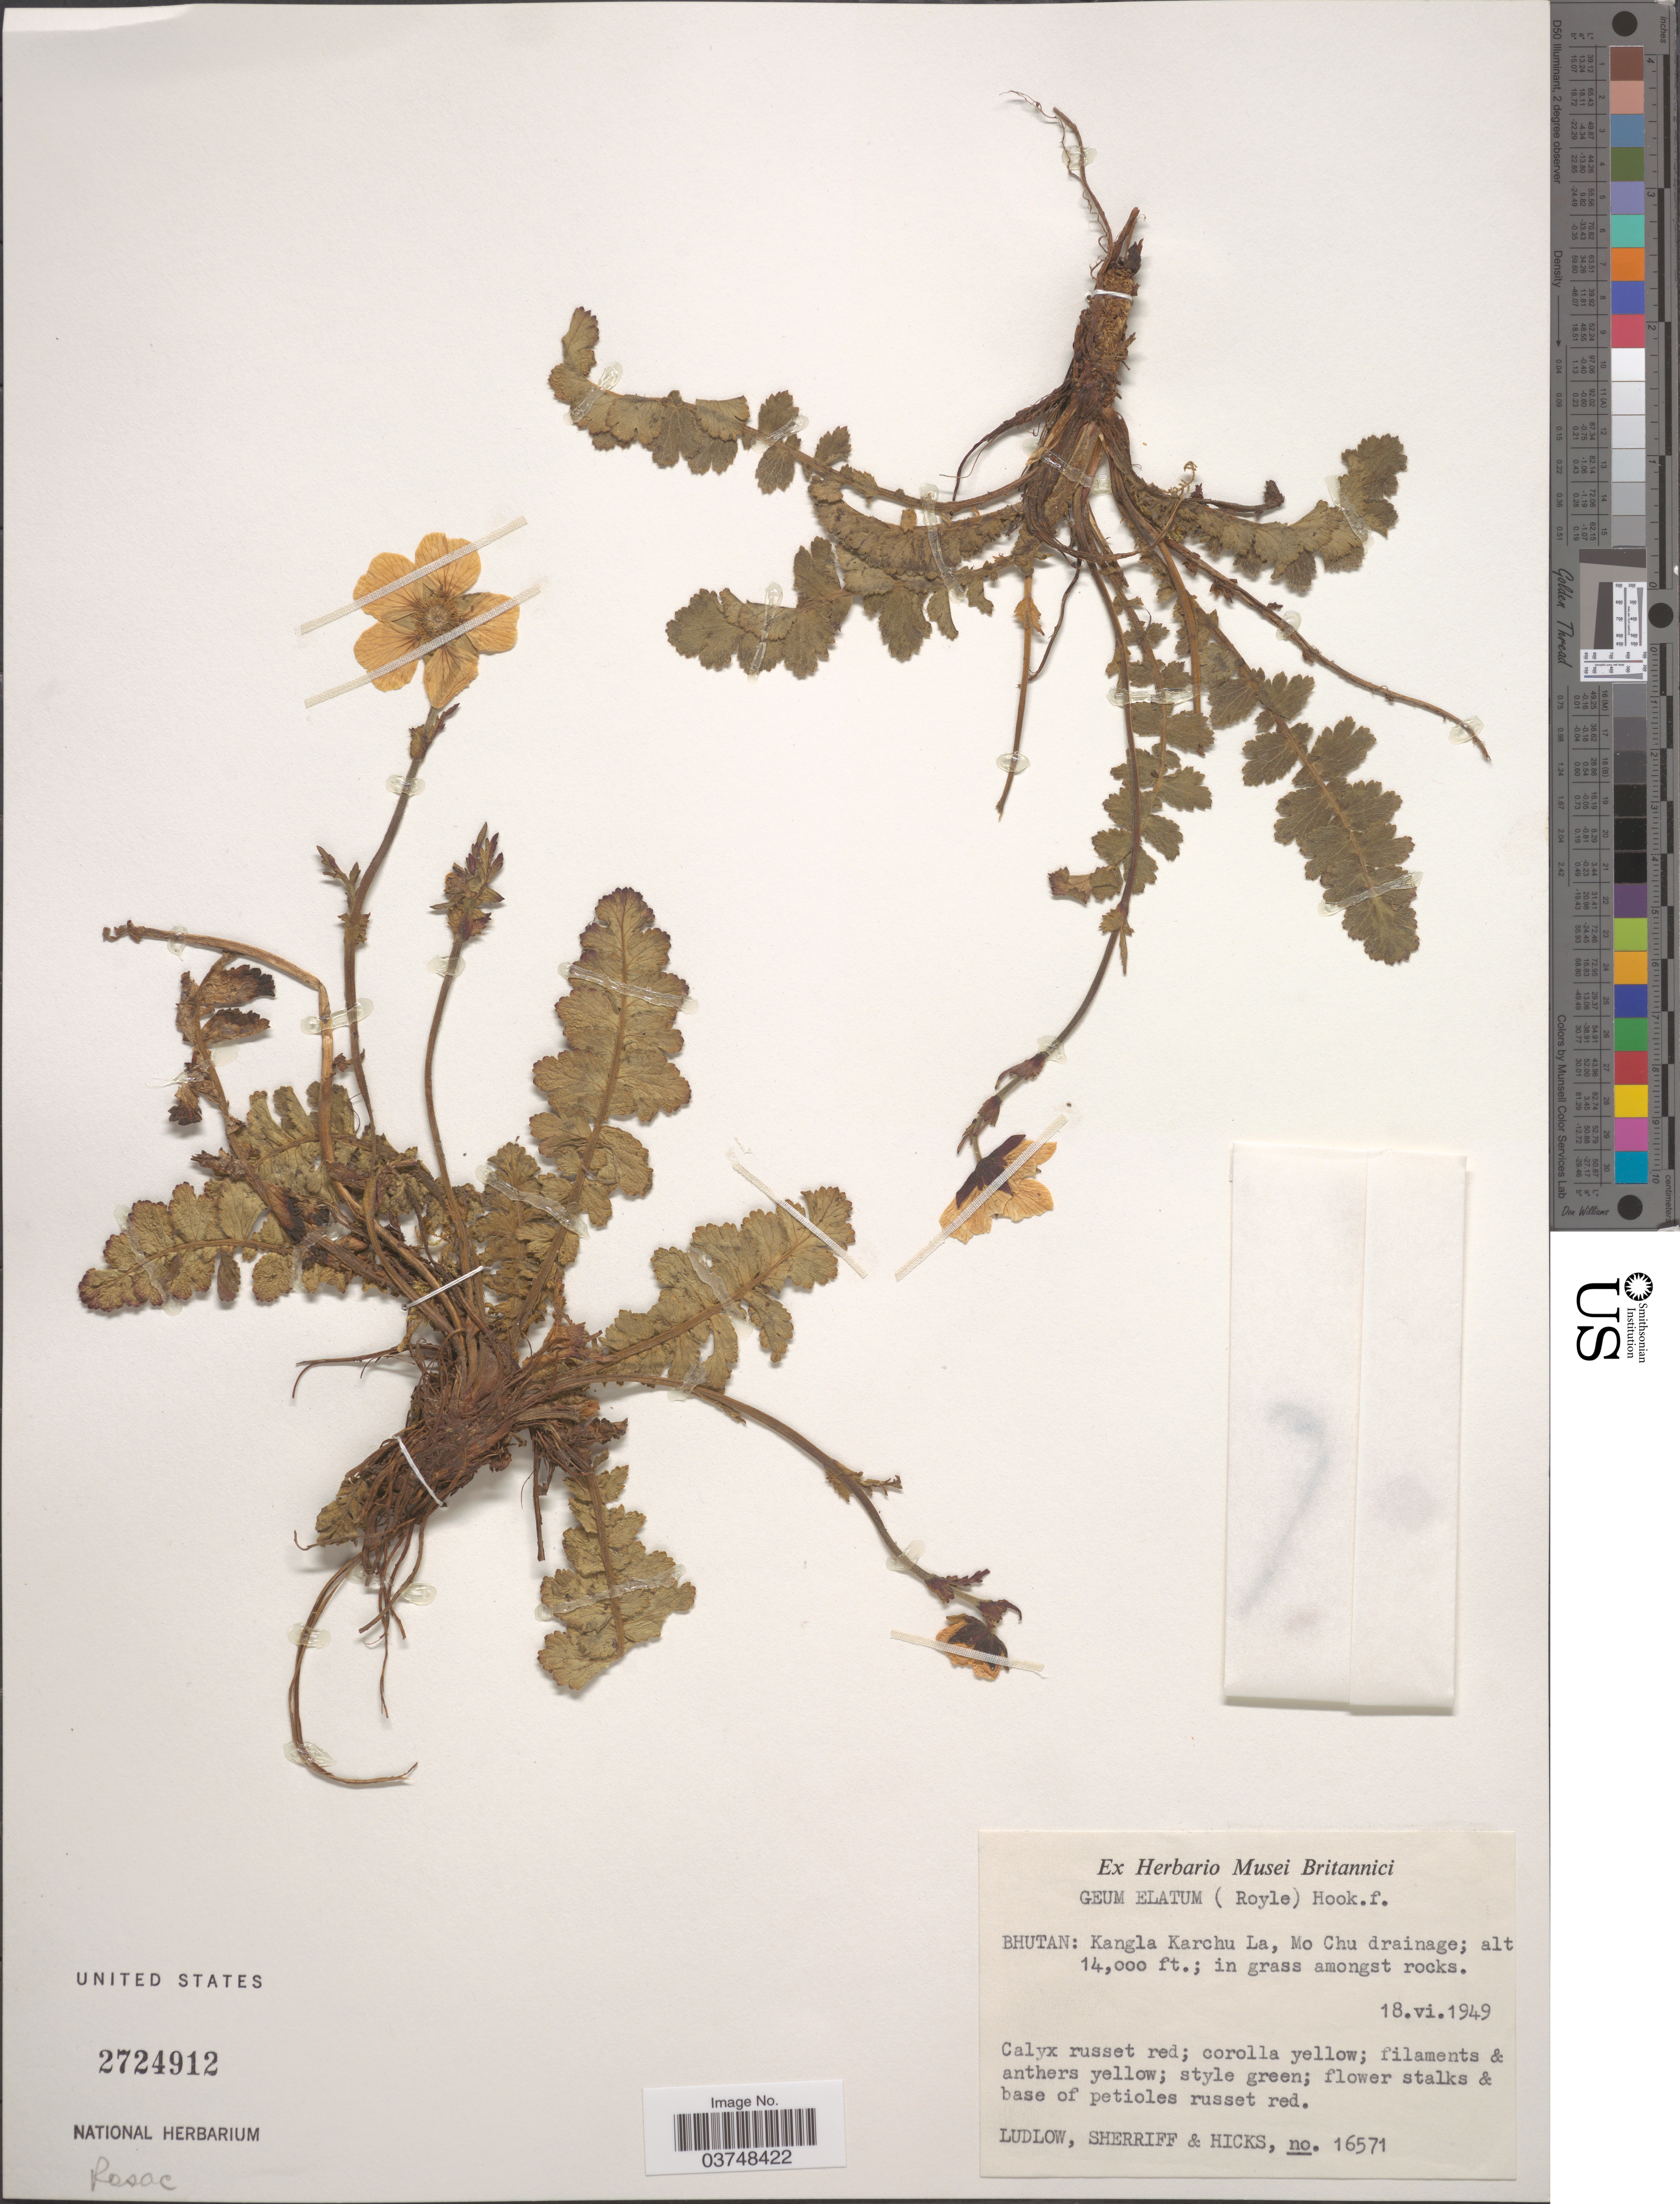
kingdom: Plantae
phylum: Tracheophyta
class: Magnoliopsida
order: Rosales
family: Rosaceae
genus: Geum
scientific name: Geum elatum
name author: Wall. ex G. Don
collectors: -. Ludlow, -. Sheriff & -. Hicks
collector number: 16571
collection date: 1949-06-18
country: Bhutan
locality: Kangla Karchu La, Mo Chu drainage.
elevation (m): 4267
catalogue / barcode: US 2724912